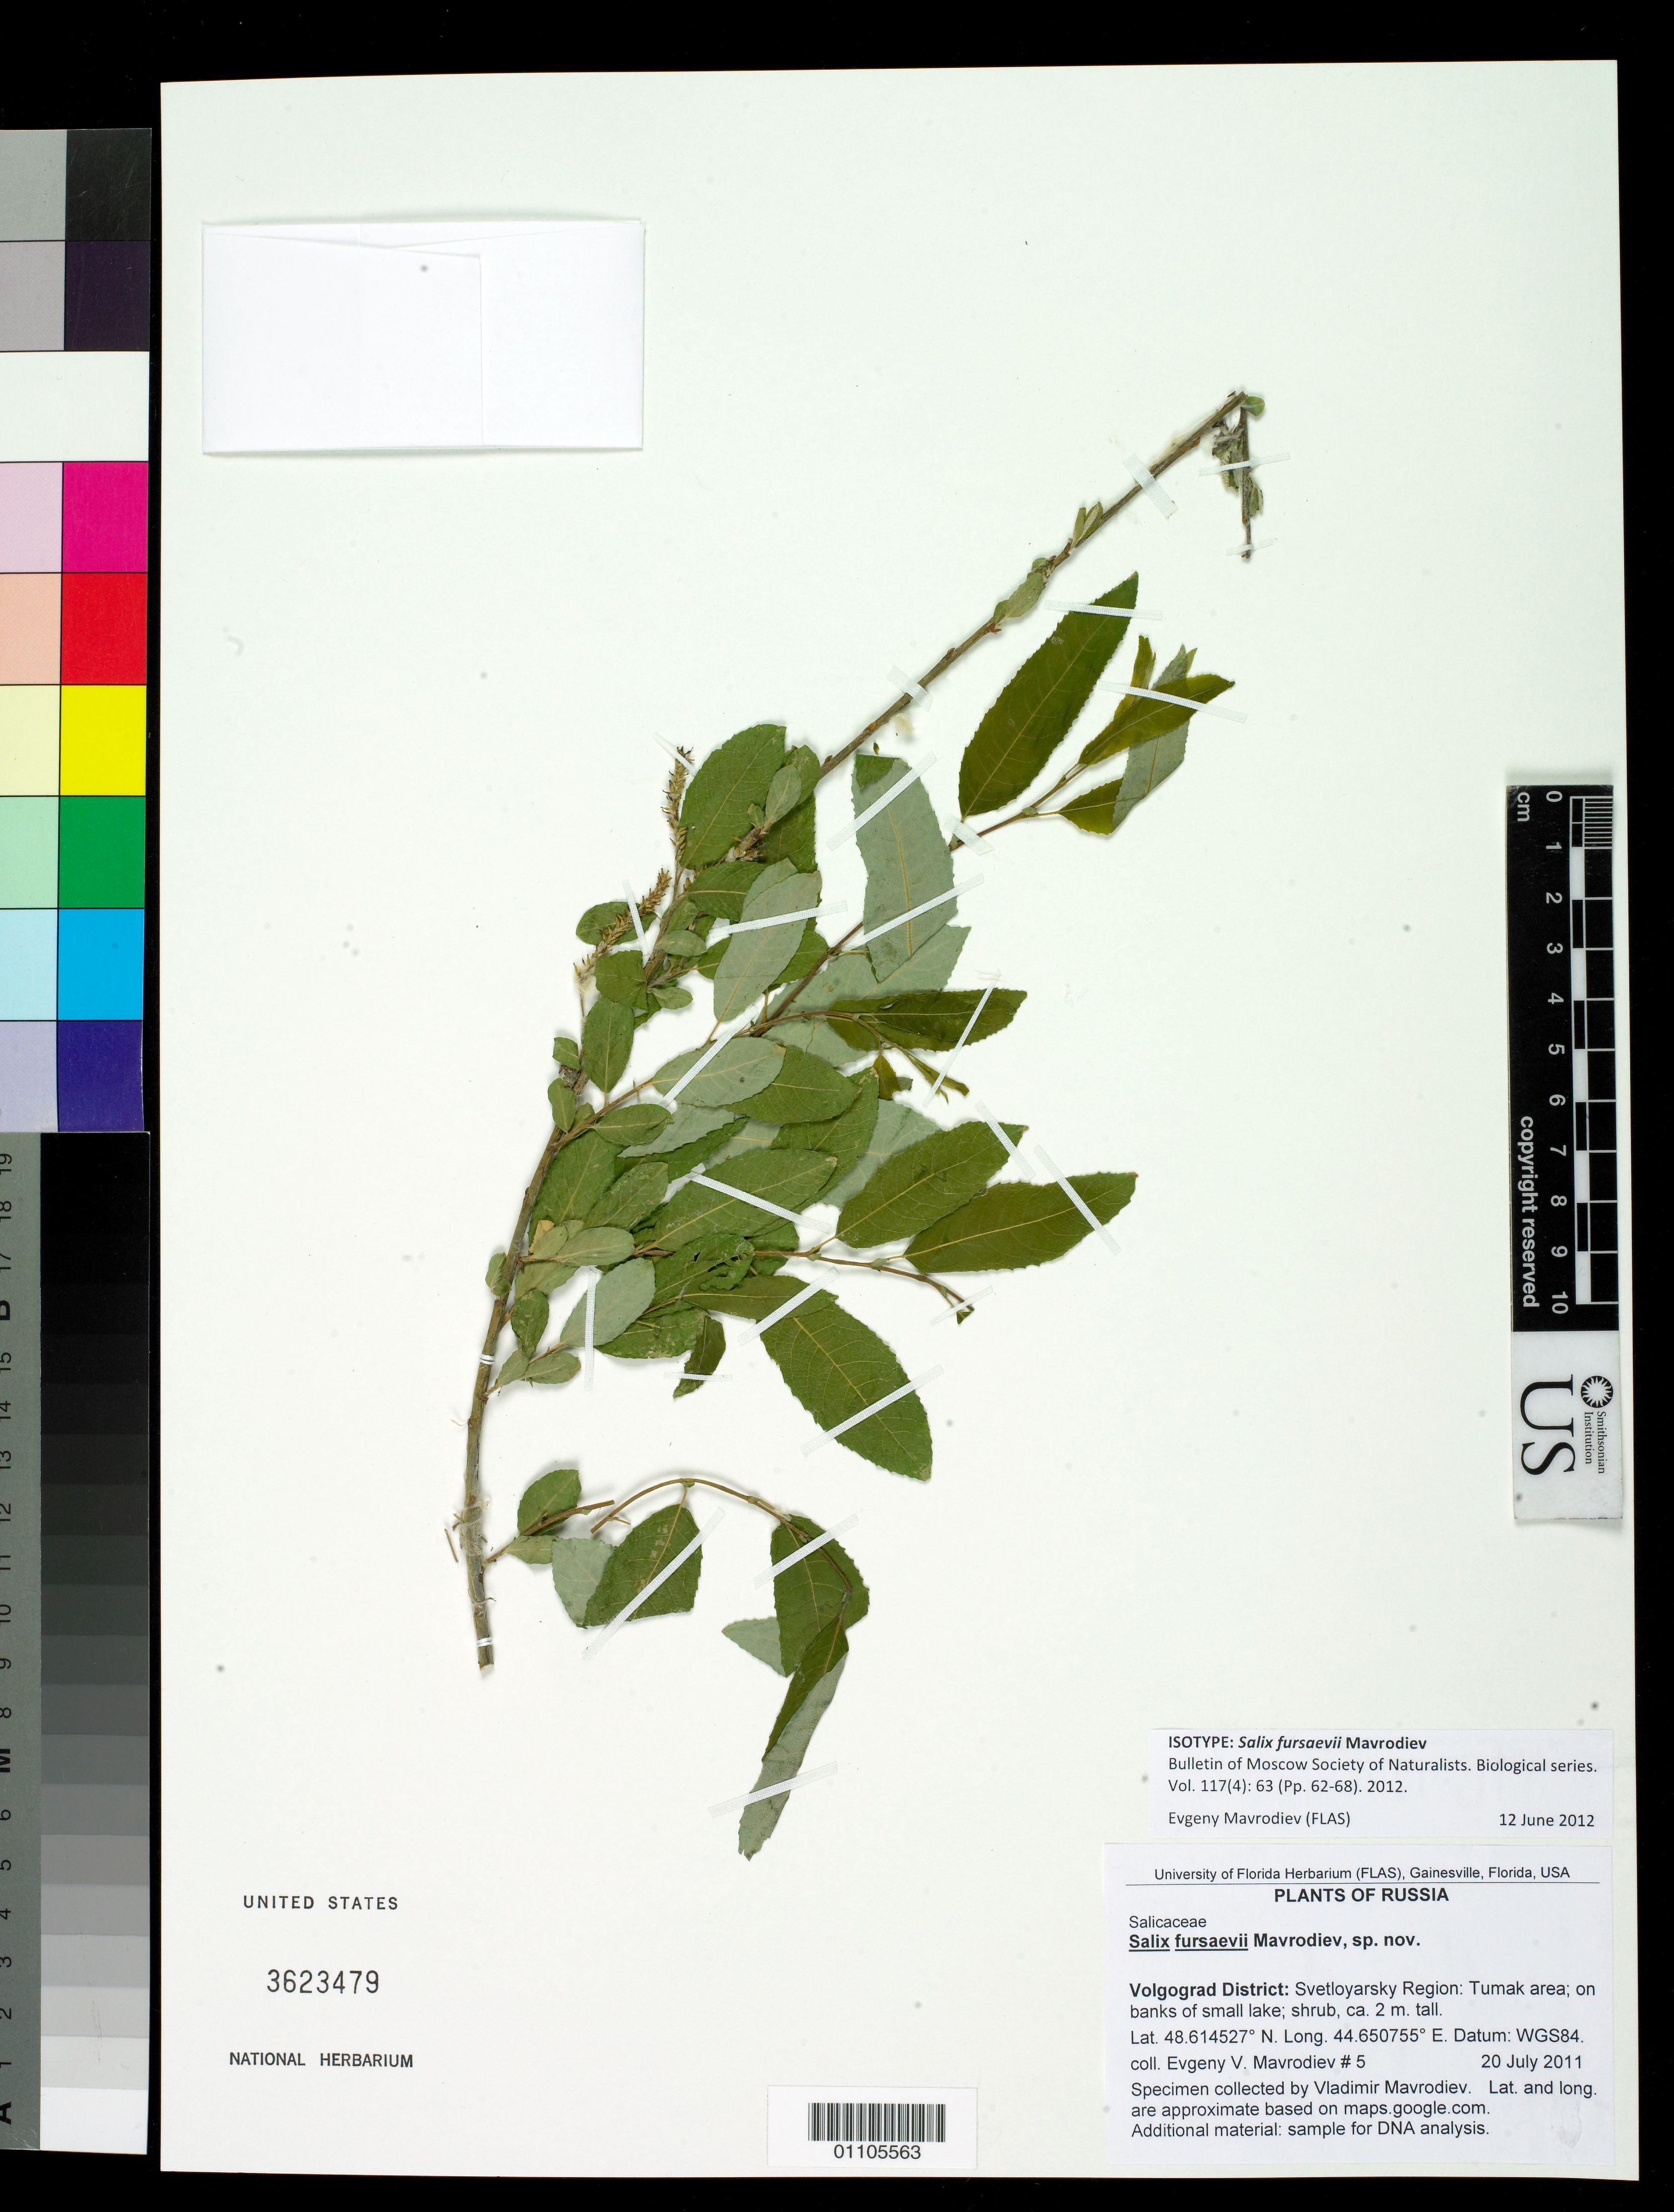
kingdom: Plantae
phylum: Tracheophyta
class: Magnoliopsida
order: Malpighiales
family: Salicaceae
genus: Salix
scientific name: Salix fursaevii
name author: Mavrodiev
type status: Isotype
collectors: E. Mavrodiev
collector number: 5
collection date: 2011-07-20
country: Russian Federation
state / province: Volgograd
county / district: Svetloyarsky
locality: Volgograd District: Svetloyarsky Region: Tumak area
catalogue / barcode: US 3623479